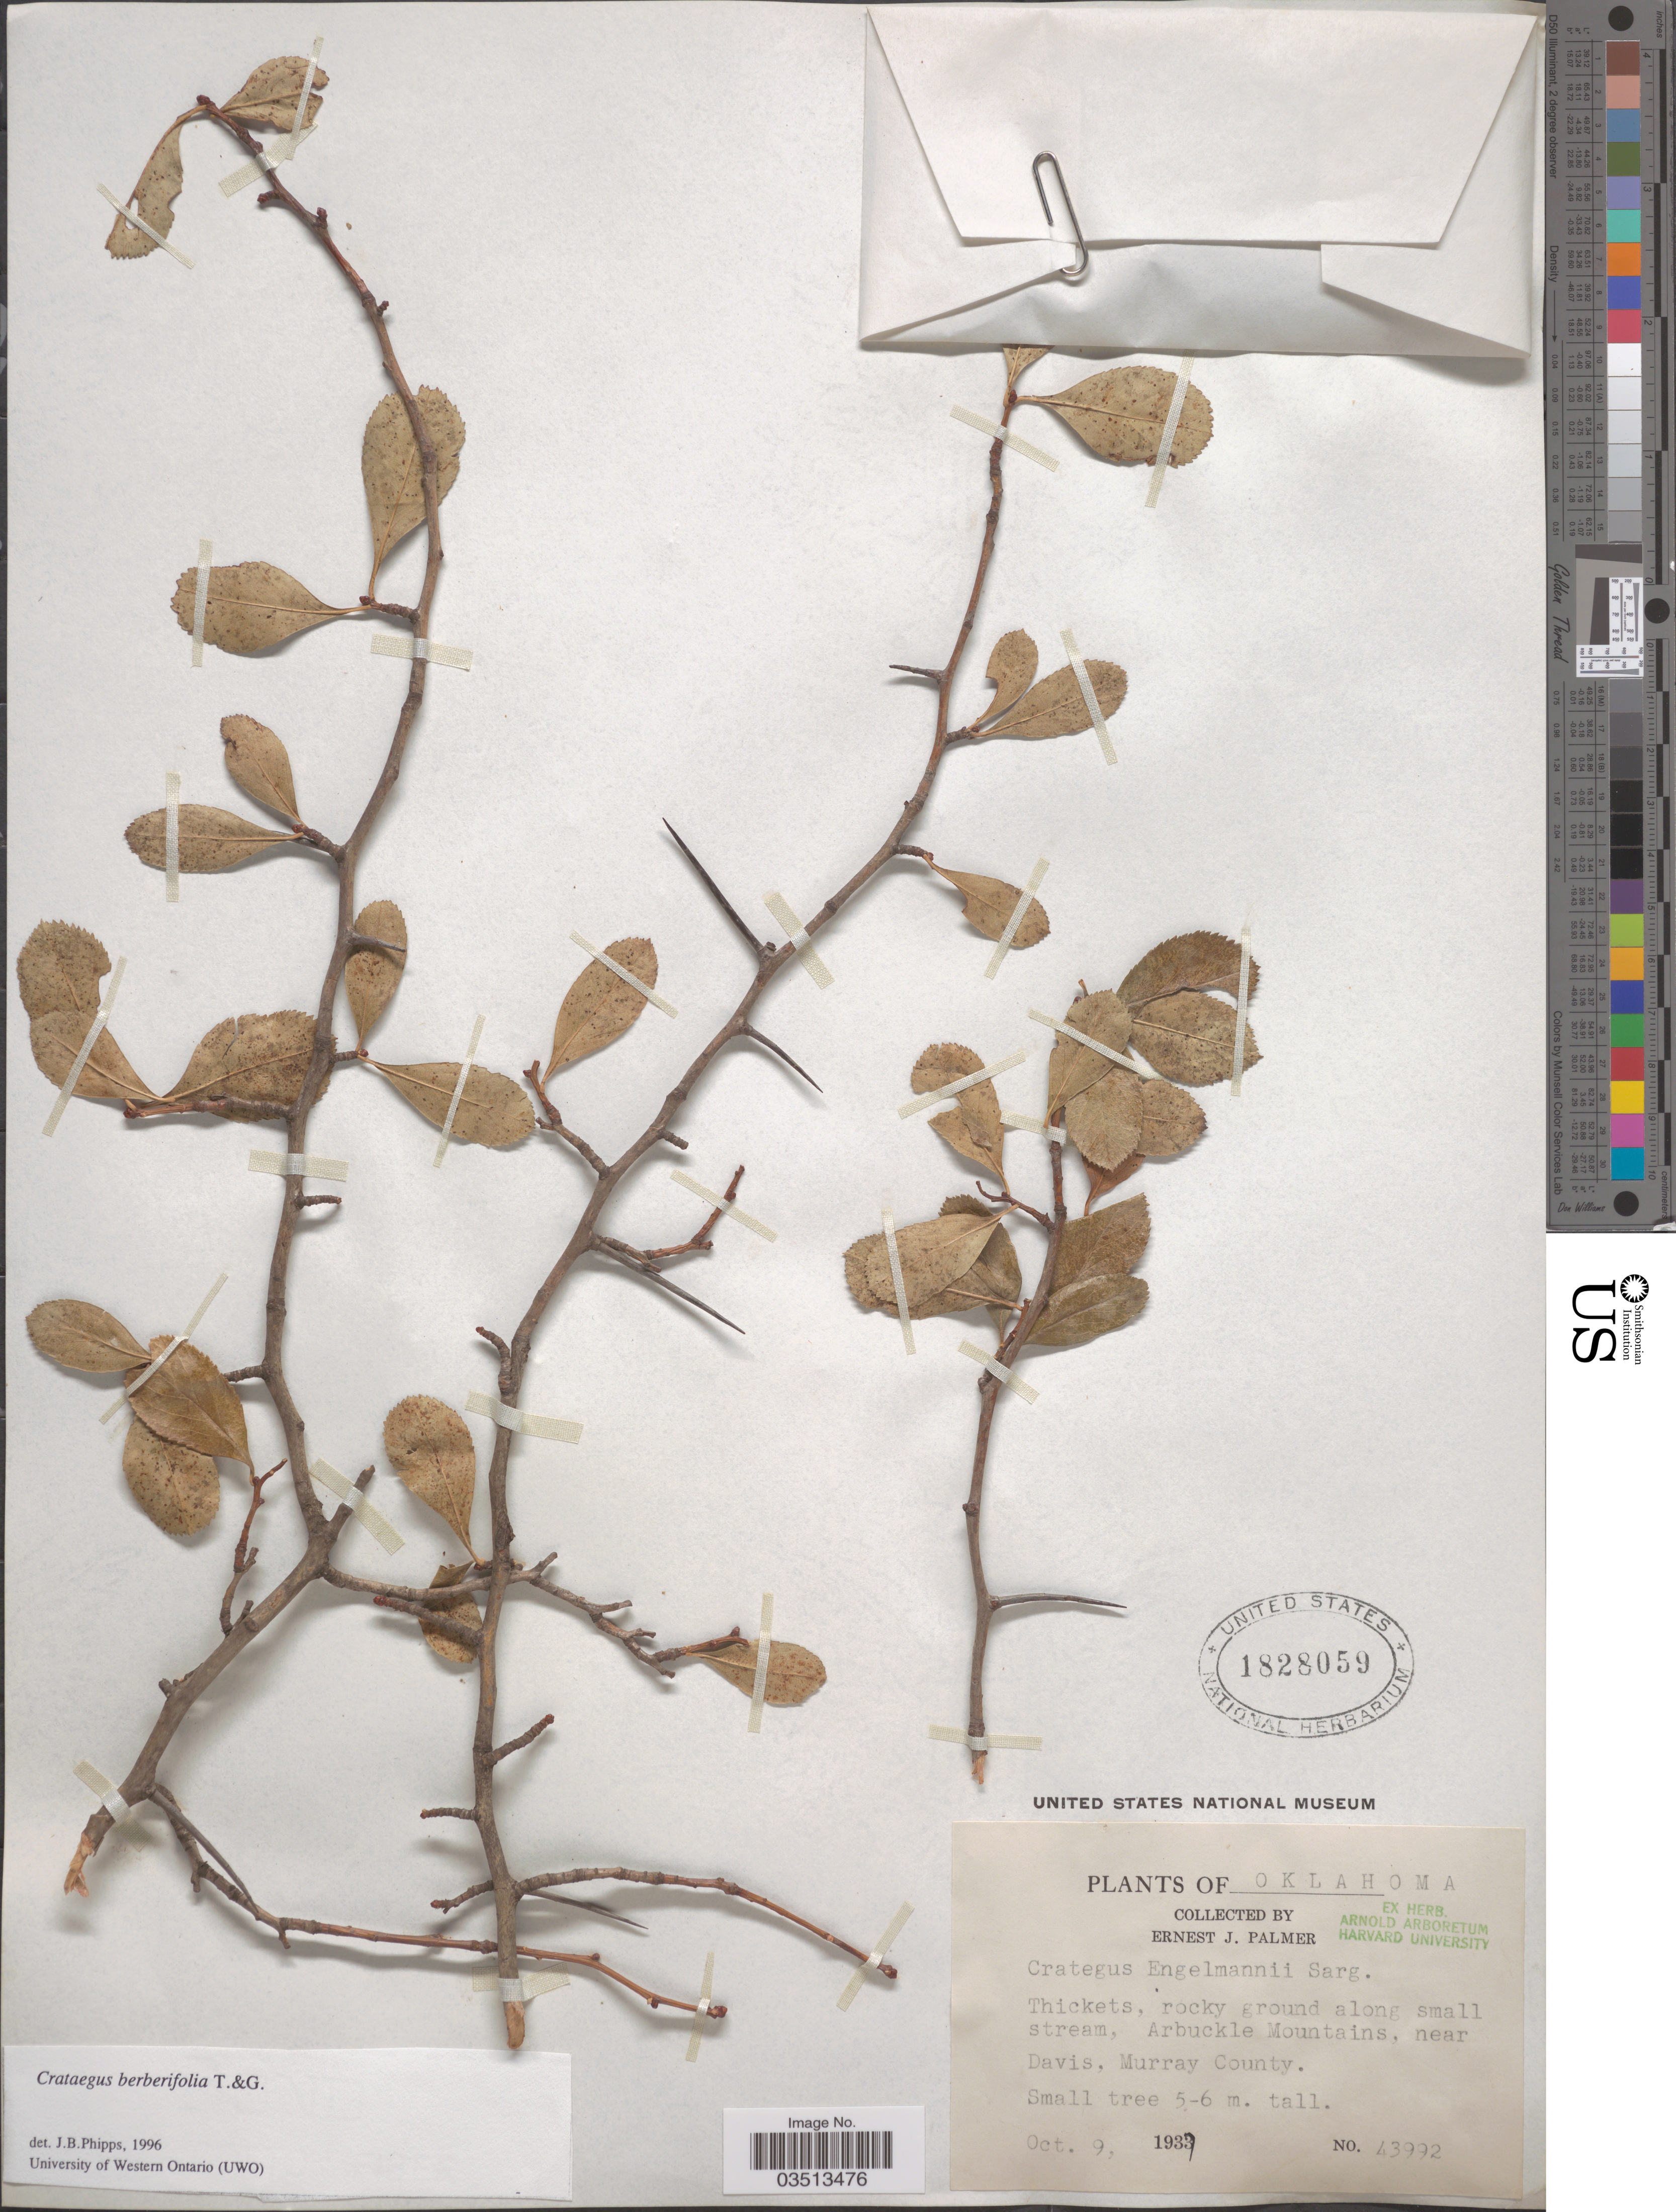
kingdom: Plantae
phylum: Tracheophyta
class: Magnoliopsida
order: Rosales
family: Rosaceae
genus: Crataegus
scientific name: Crataegus berberifolia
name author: Torr. & A. Gray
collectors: E. J. Palmer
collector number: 43992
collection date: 1937-10-09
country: United States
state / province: Oklahoma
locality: Thickets, rocky ground along small stream, Arbuckle Mountains, near Davis, Murray County.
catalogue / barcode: US 1828059